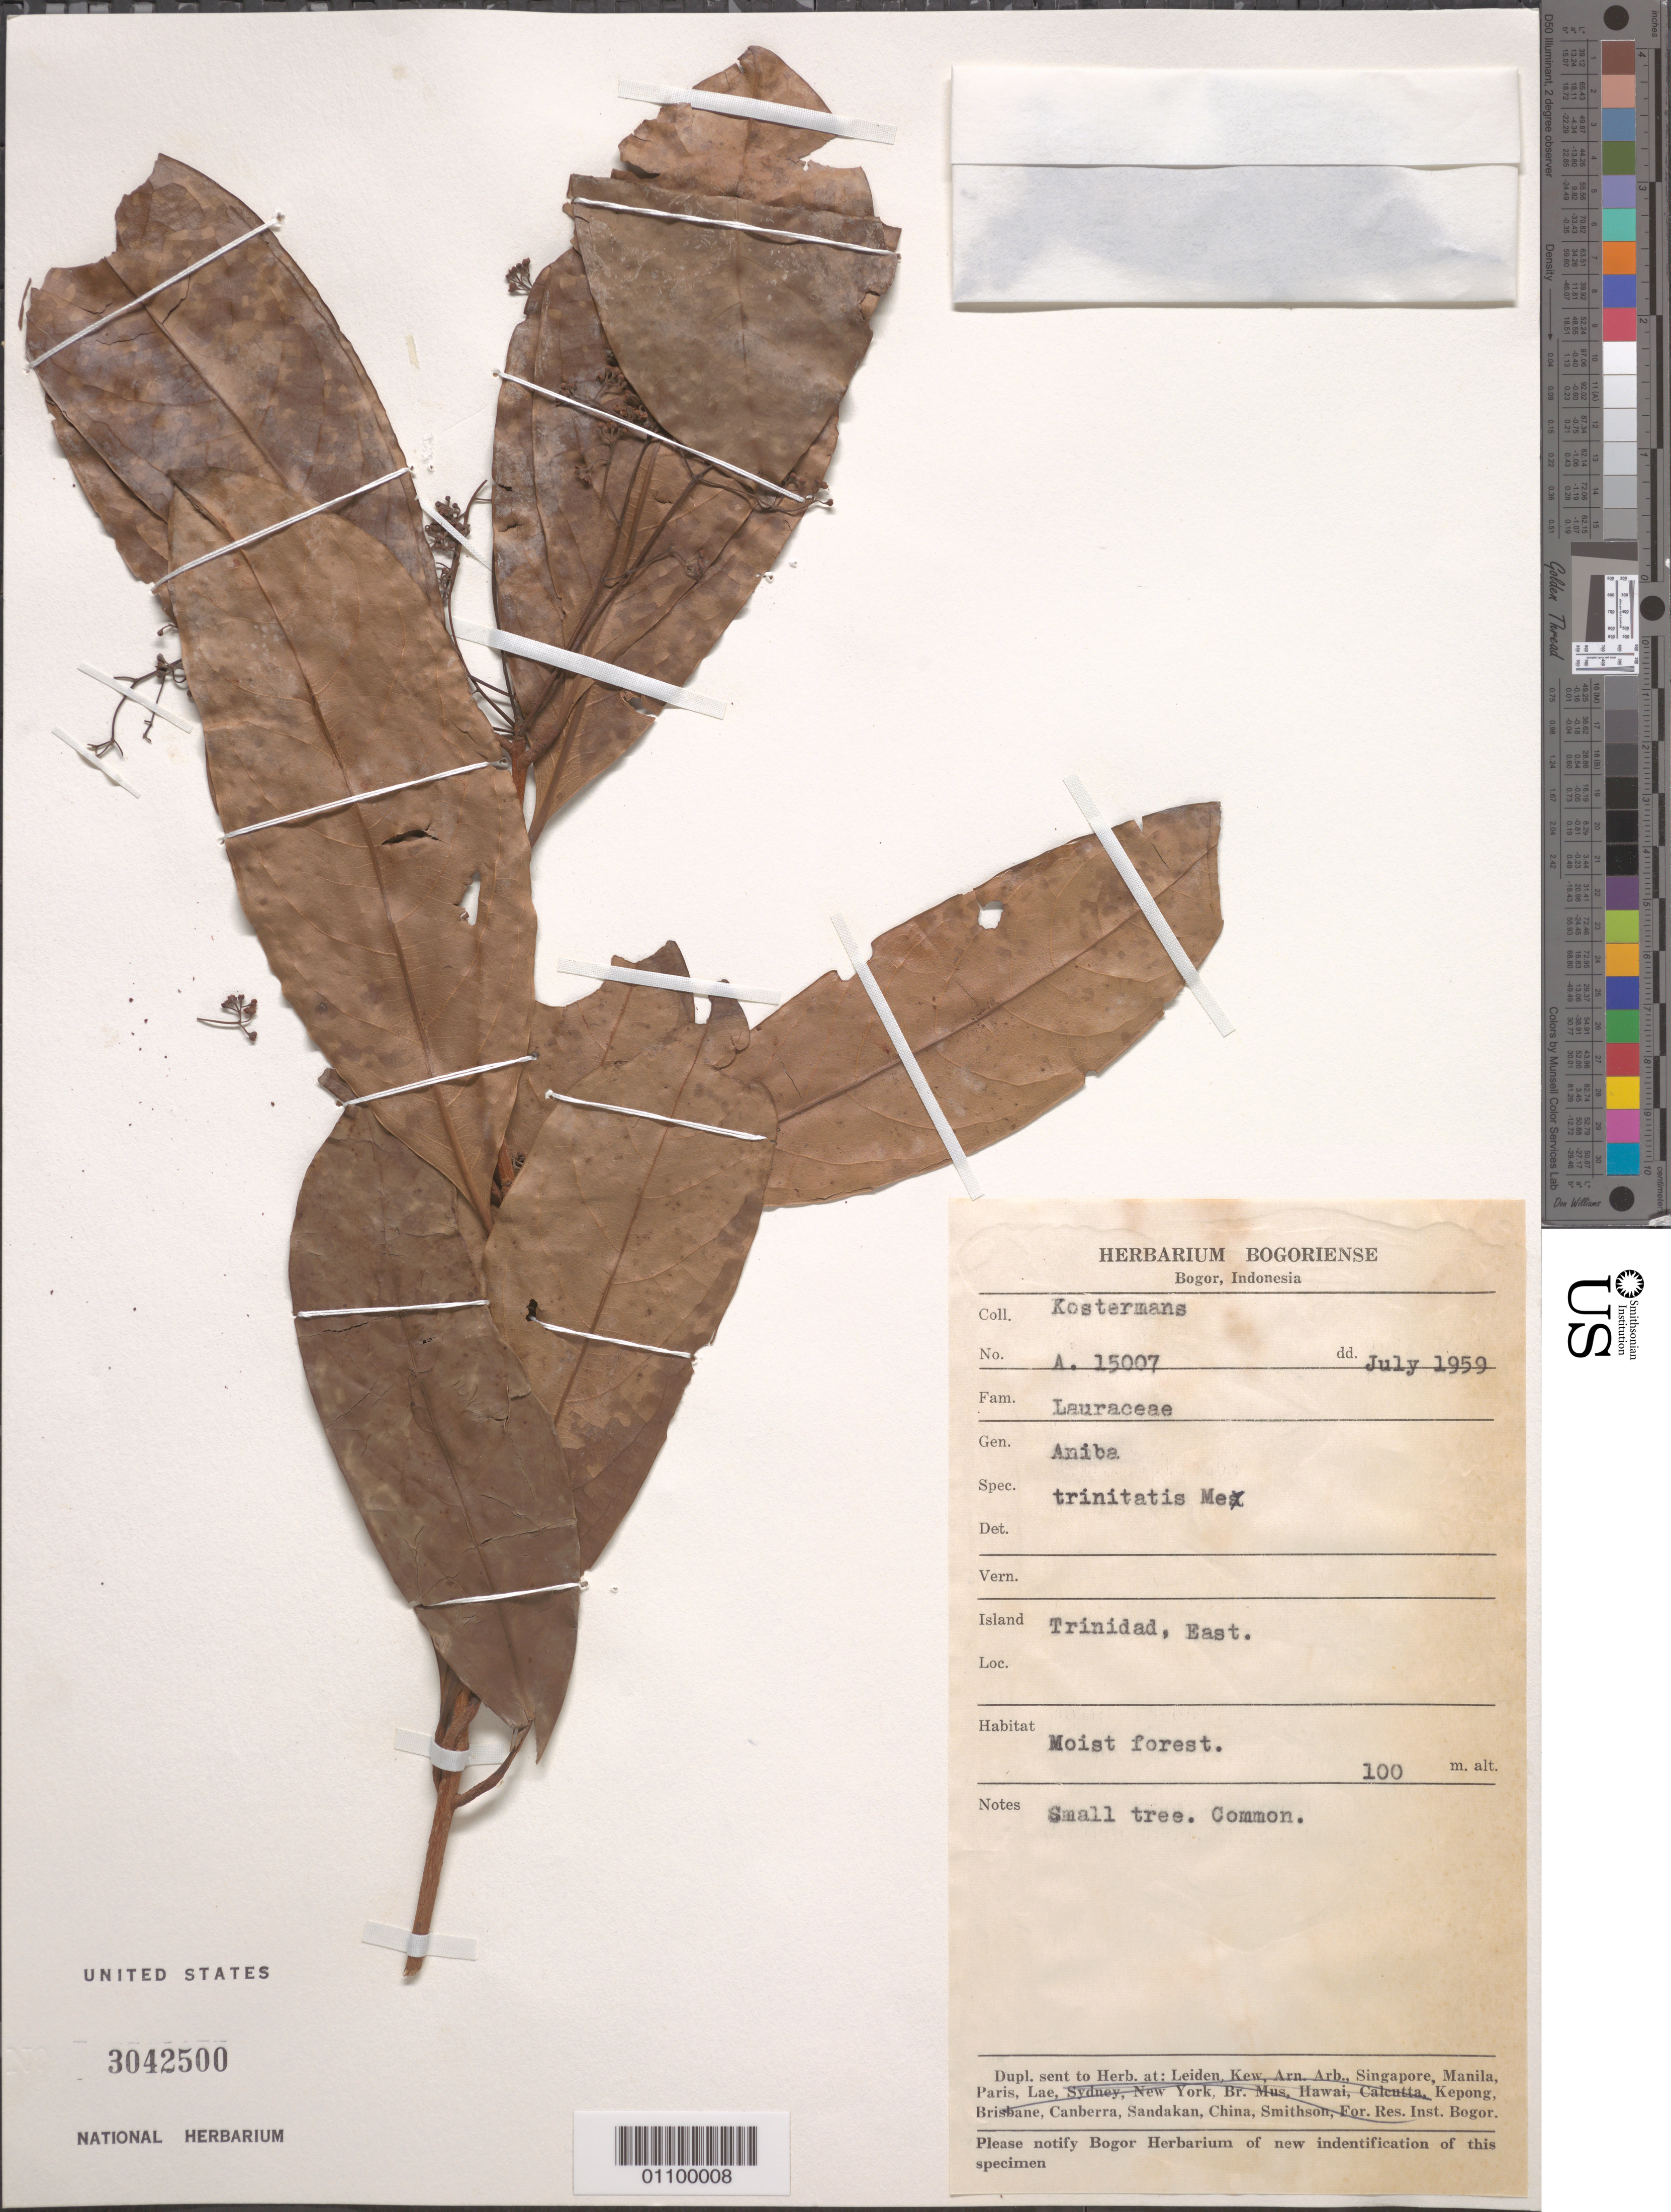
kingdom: Plantae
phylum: Tracheophyta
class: Magnoliopsida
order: Laurales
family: Lauraceae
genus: Aniba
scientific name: Aniba trinitatis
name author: (Meisn.) Mez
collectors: A. J. G. Kostermans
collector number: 15007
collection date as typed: Jul 1959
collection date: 1959-07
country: Trinidad and Tobago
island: Trinidad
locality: East, Moist Forest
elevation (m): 100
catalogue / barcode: US 3042500